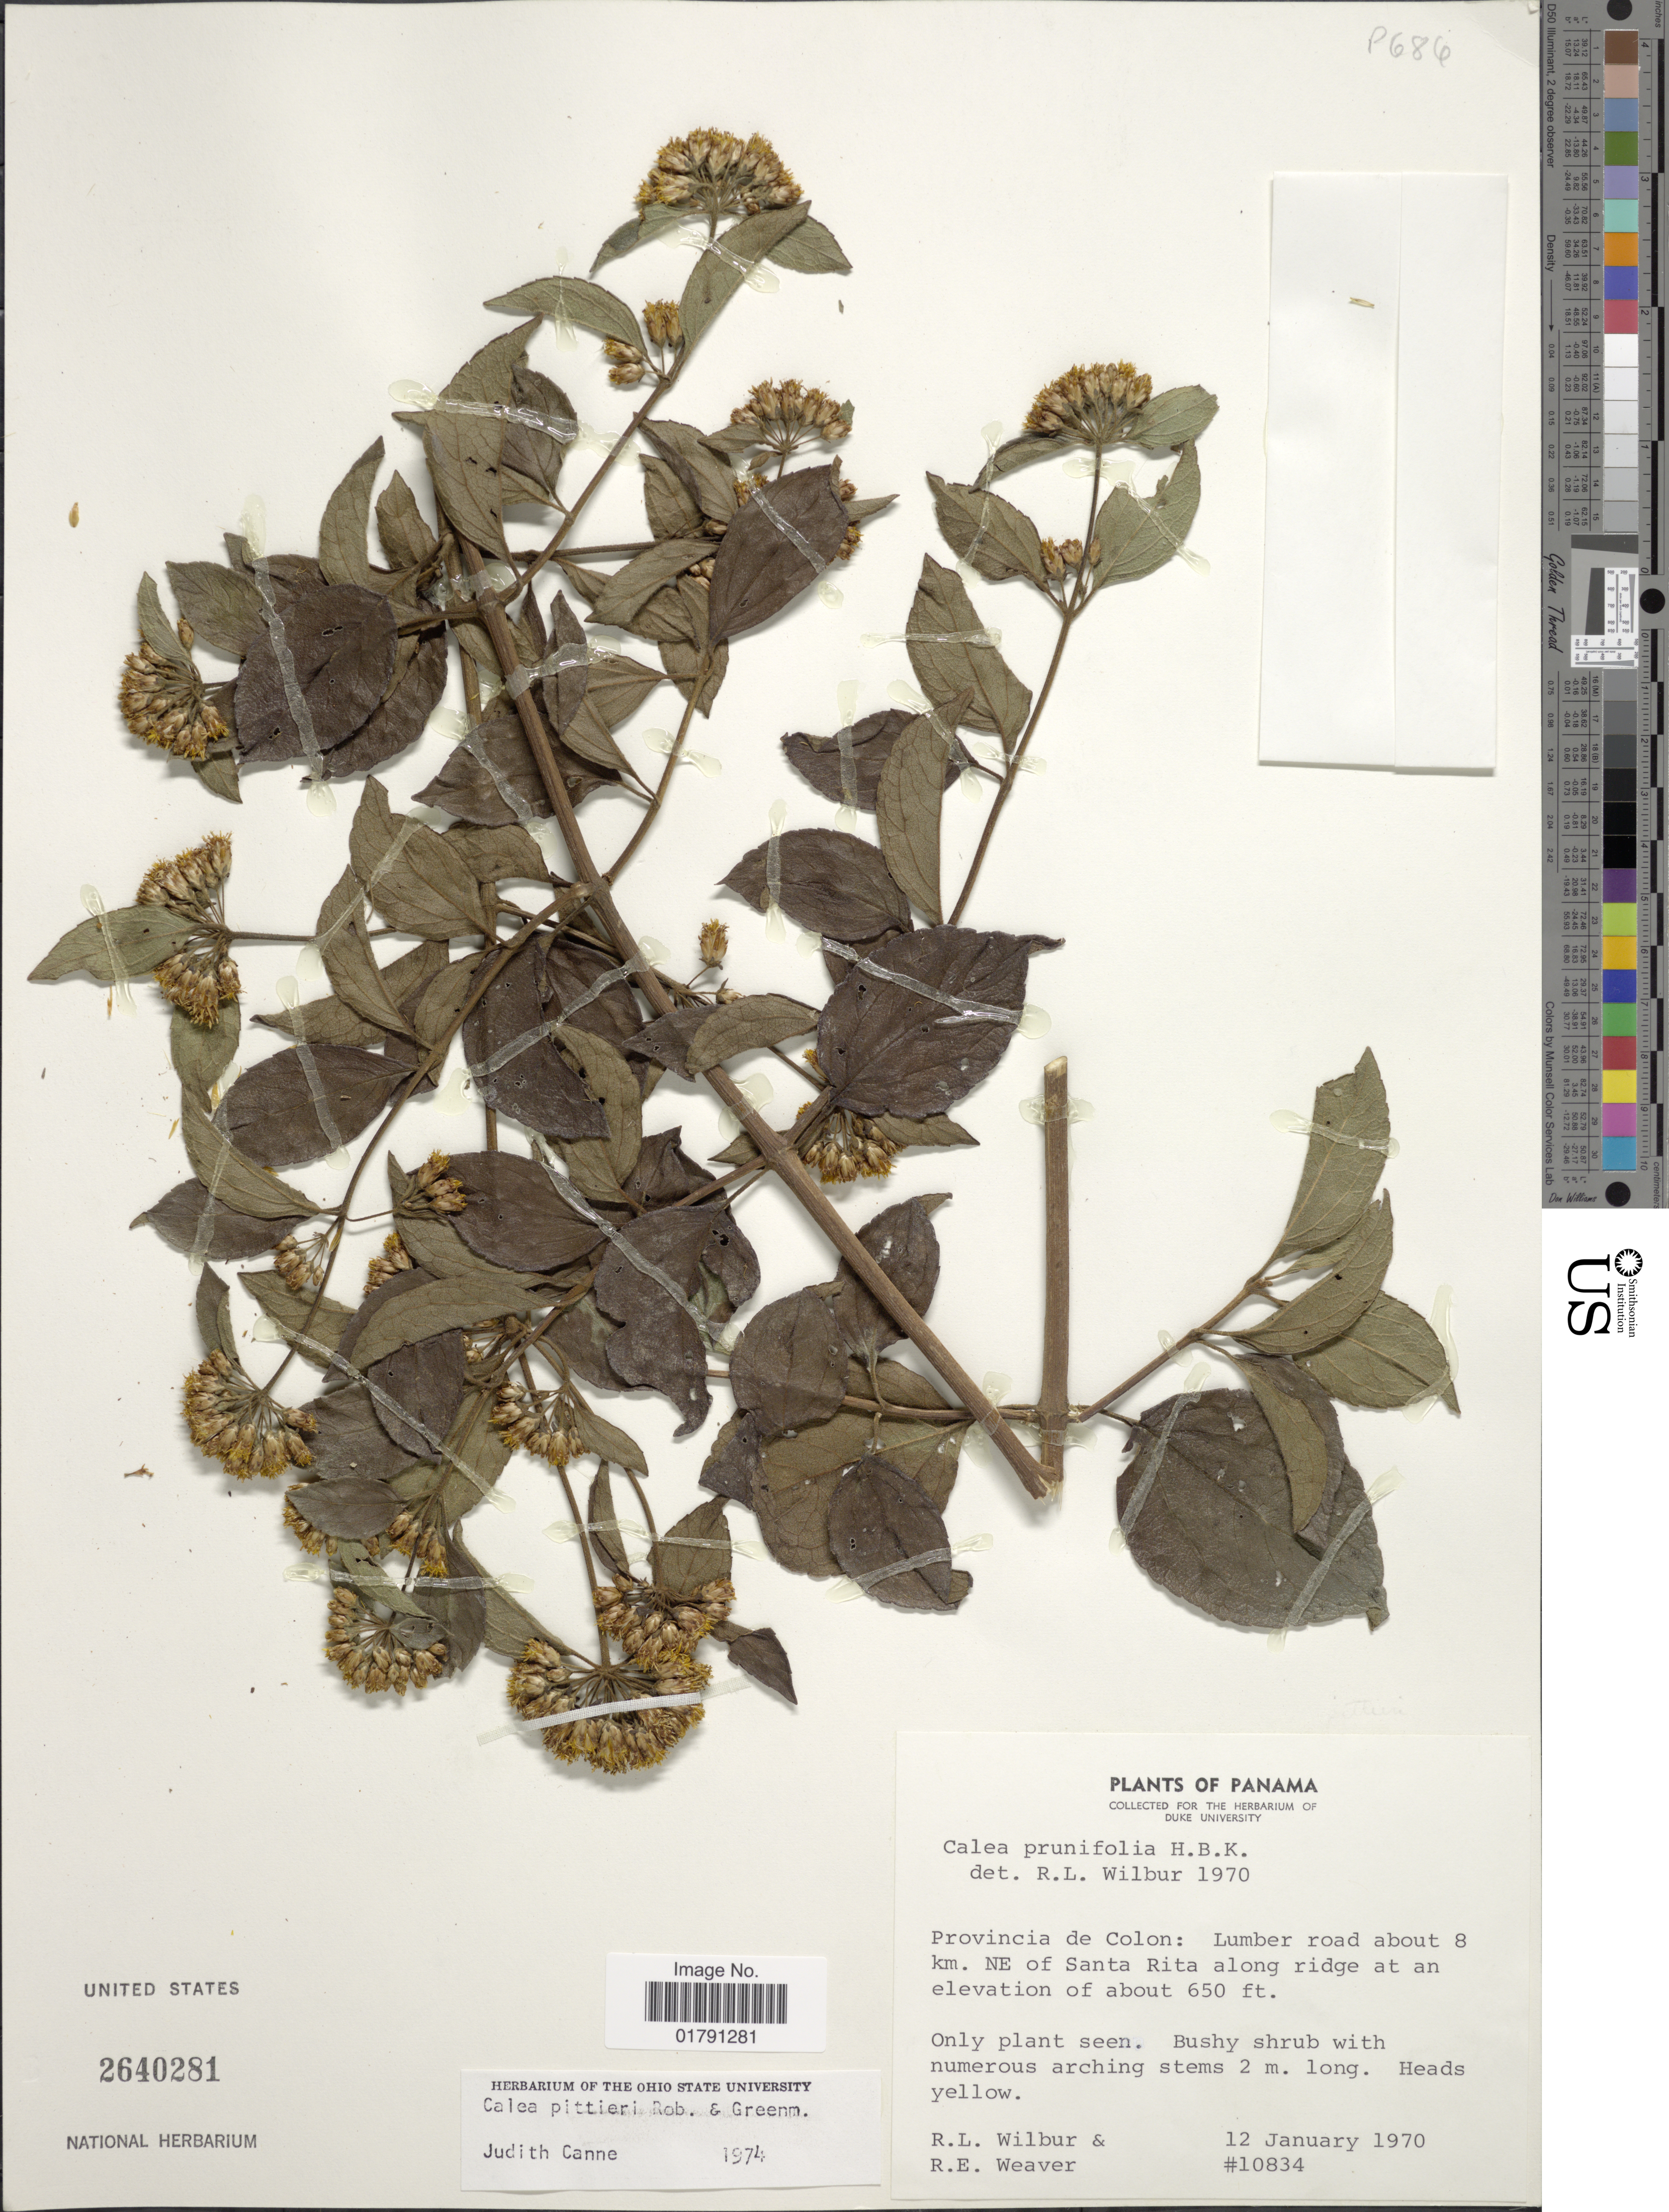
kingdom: Plantae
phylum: Tracheophyta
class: Magnoliopsida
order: Asterales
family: Asteraceae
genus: Calea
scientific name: Calea prunifolia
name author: Kunth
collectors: R. L. Wilbur & R. E. Weaver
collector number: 10834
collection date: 1970-01-12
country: Panama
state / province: Colón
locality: Lumber road about 8 km NE of Santa Rita along ridge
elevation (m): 198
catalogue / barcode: US 2640281